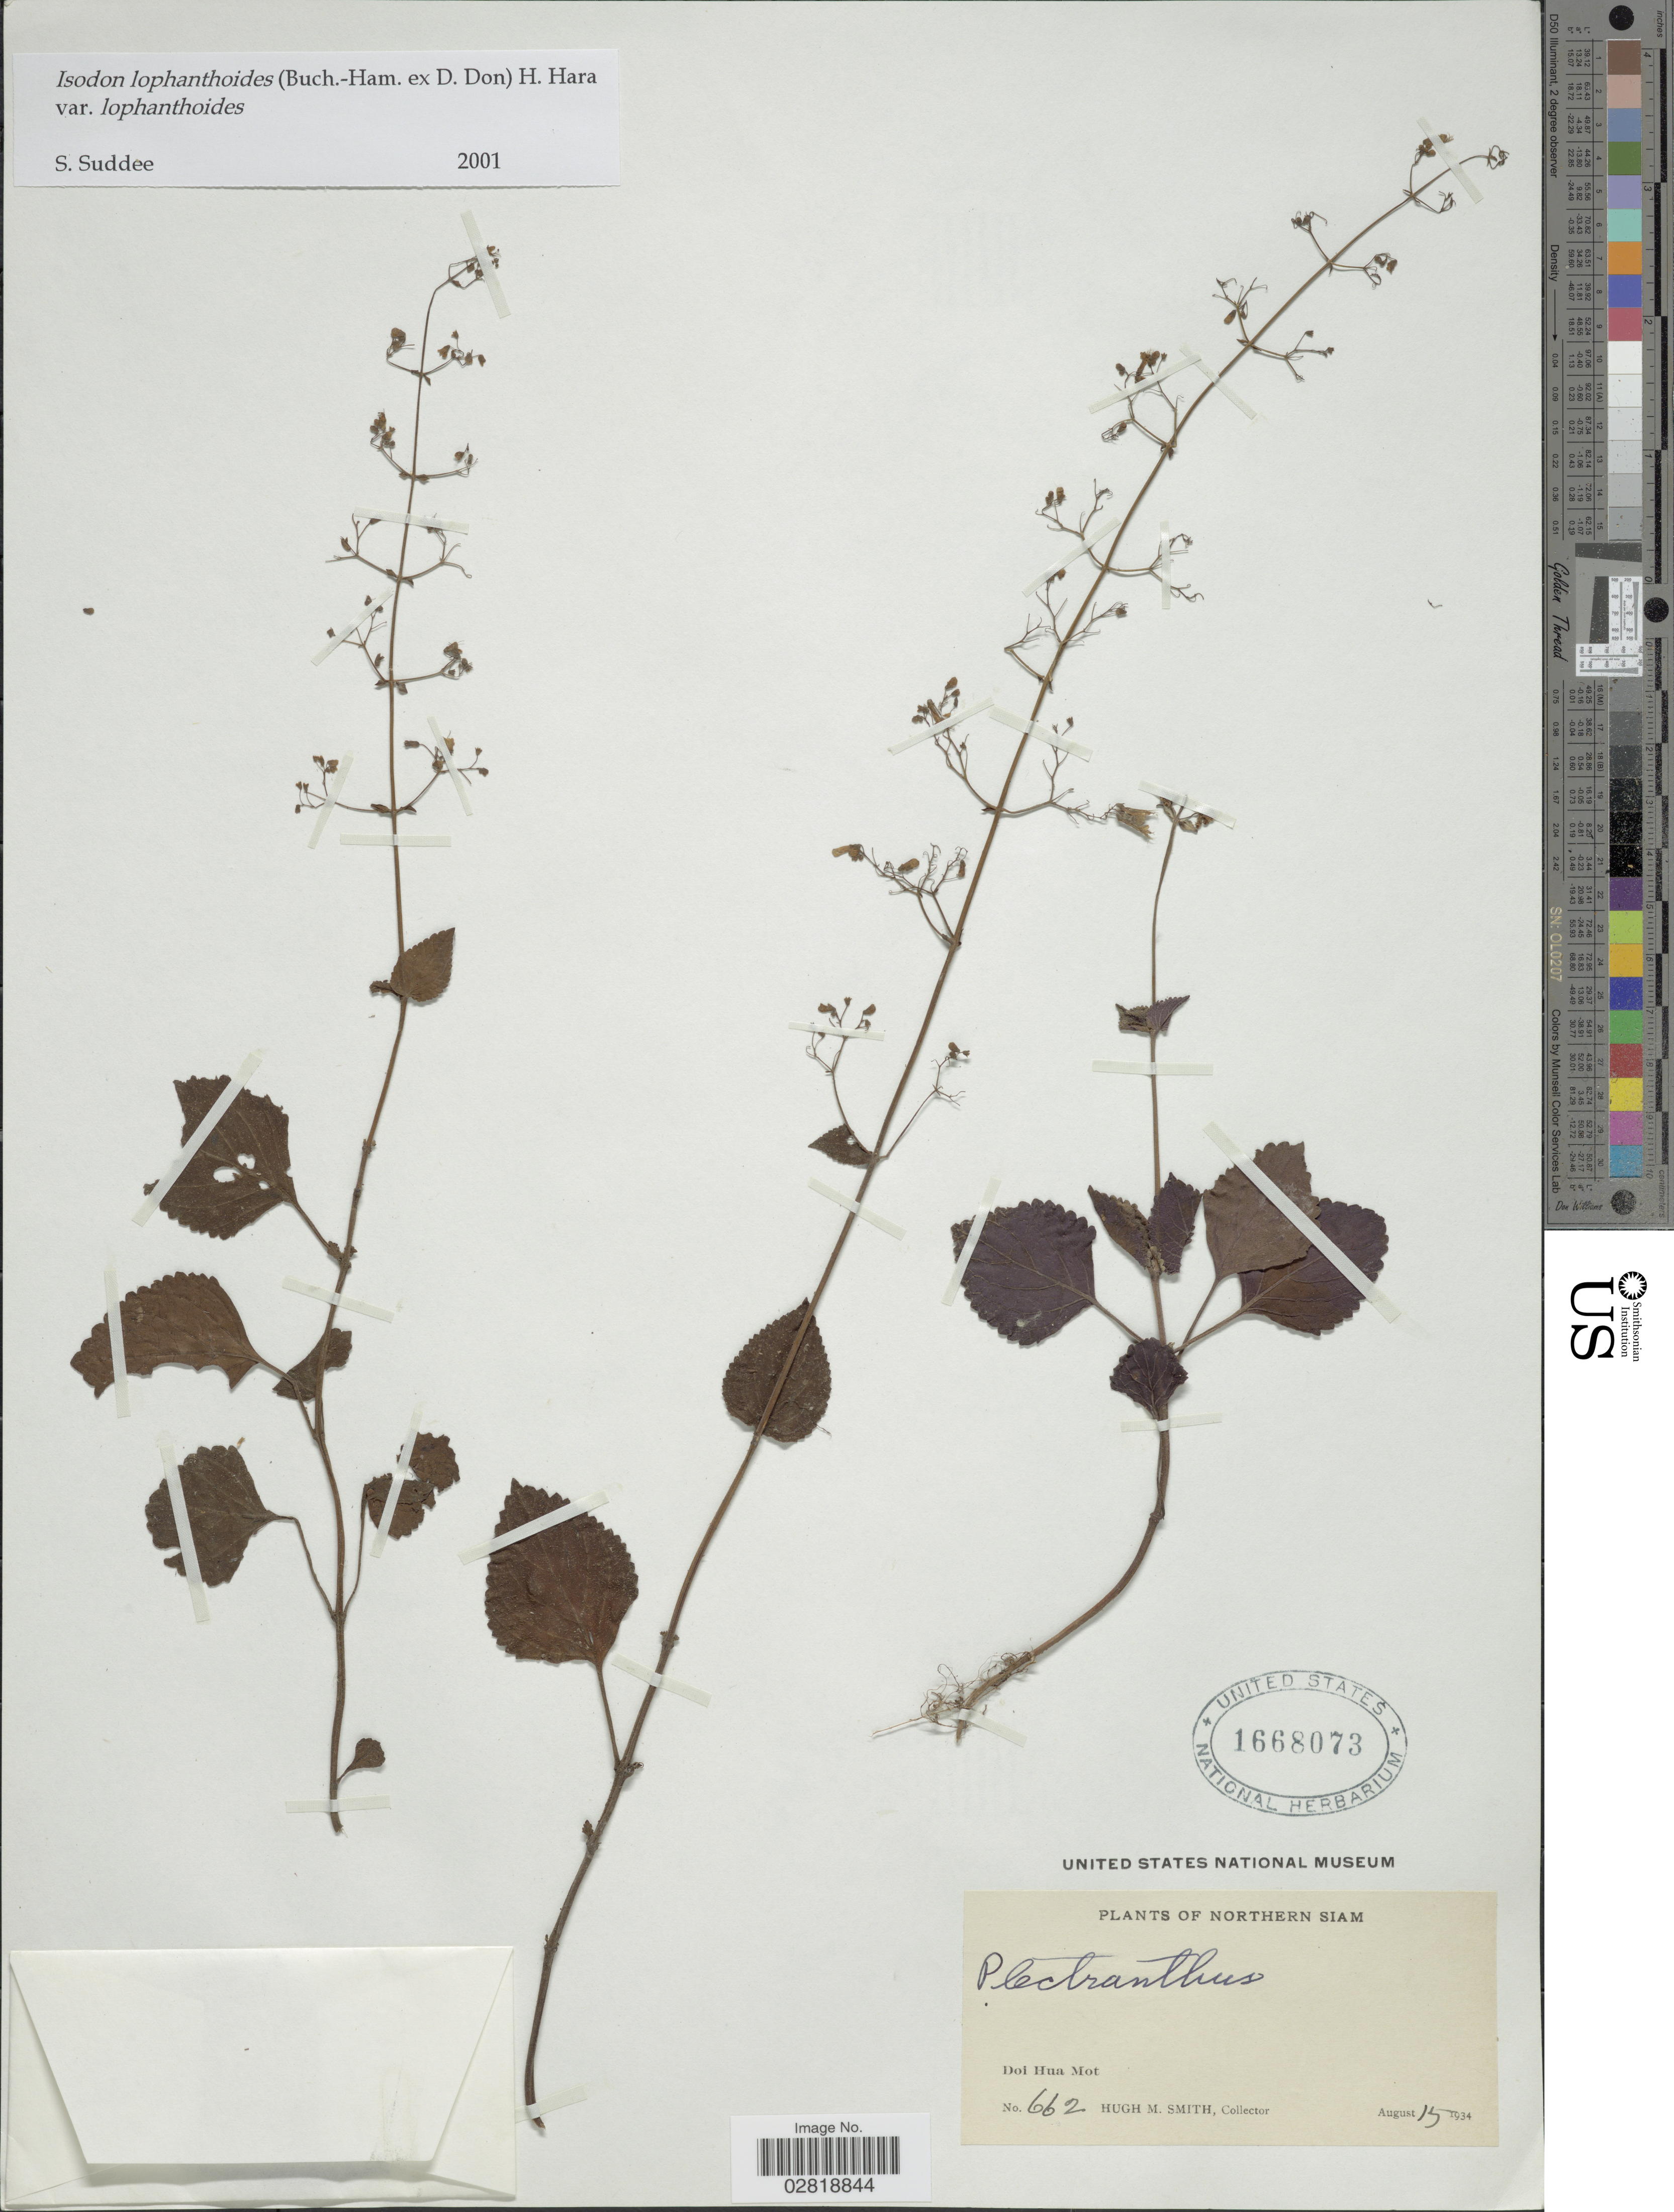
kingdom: Plantae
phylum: Tracheophyta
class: Magnoliopsida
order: Lamiales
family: Lamiaceae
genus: Isodon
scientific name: Isodon lophanthoides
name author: (Buch.-Ham. ex D. Don) H. Hara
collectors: H. M. Smith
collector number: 662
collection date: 1934-08-15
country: Thailand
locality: Northern Siam. Doi Hua Mot.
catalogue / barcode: US 1668073